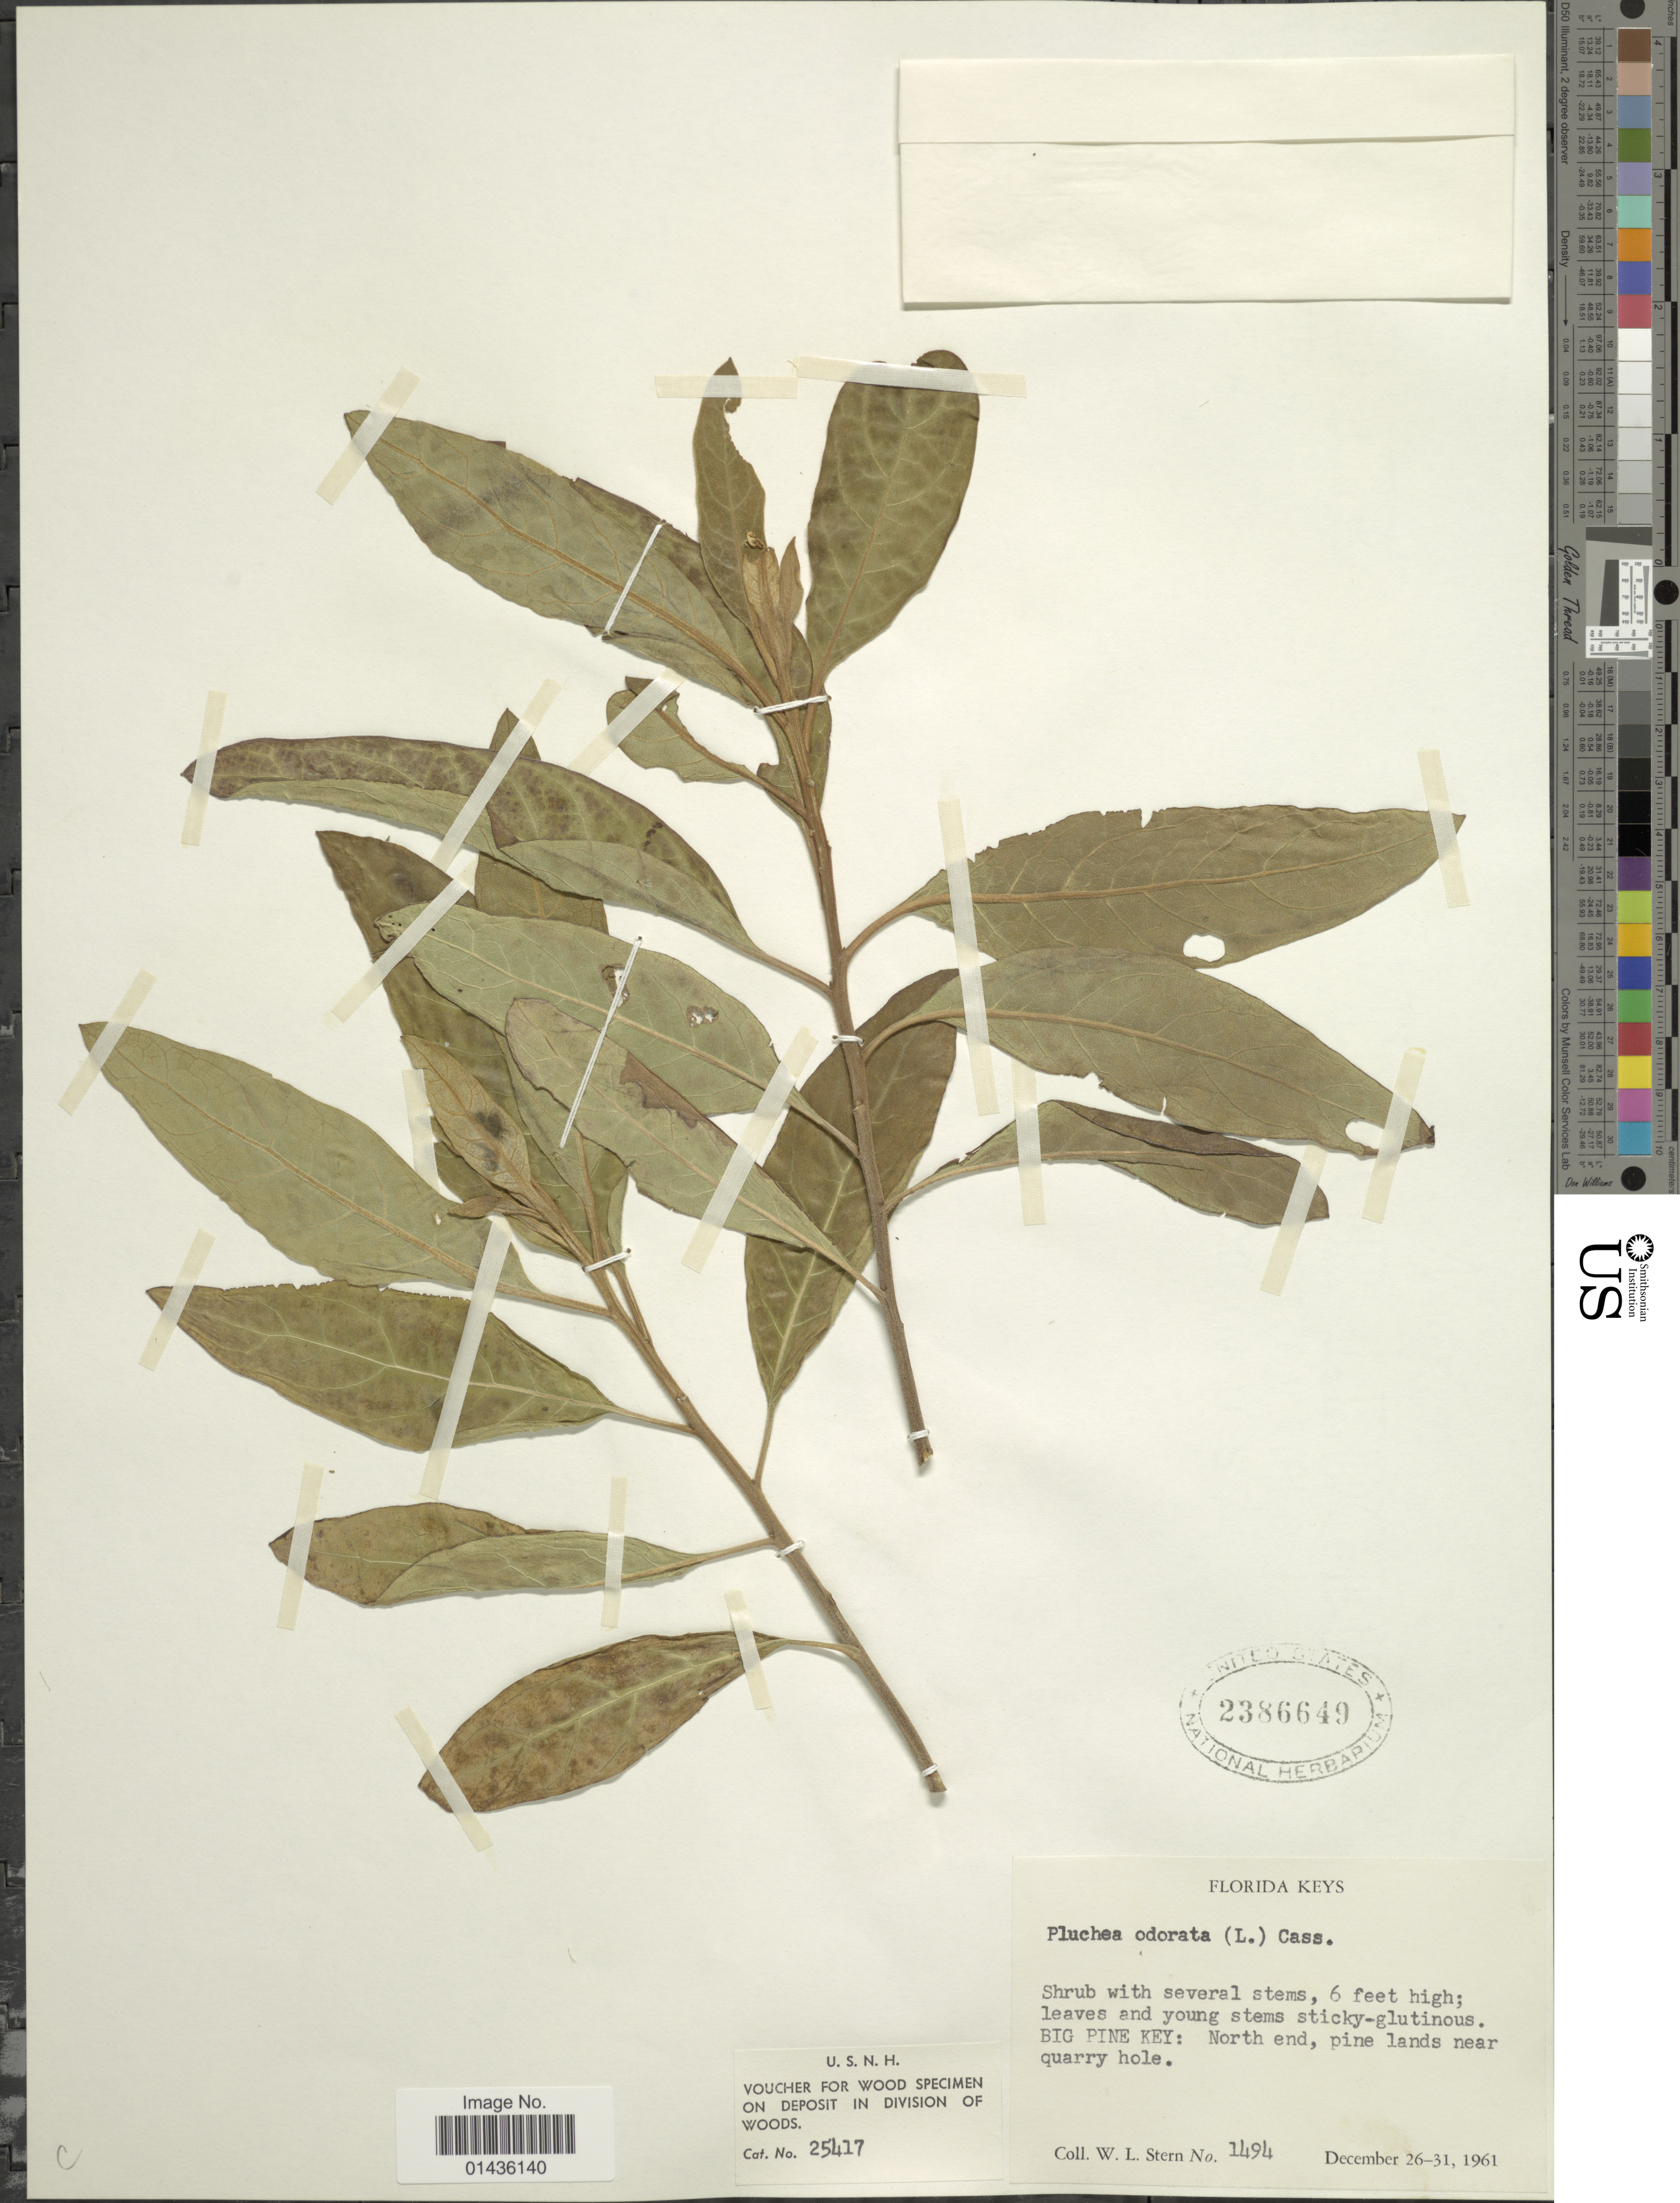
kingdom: Plantae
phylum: Tracheophyta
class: Magnoliopsida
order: Asterales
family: Asteraceae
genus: Pluchea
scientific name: Pluchea carolinensis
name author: (Jacq.) D. Don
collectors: W. L. Stern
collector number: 1494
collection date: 1961-12-26/1961-12-31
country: United States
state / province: Florida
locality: Florida Keys, Big Pine Key, North end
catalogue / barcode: US 2386649